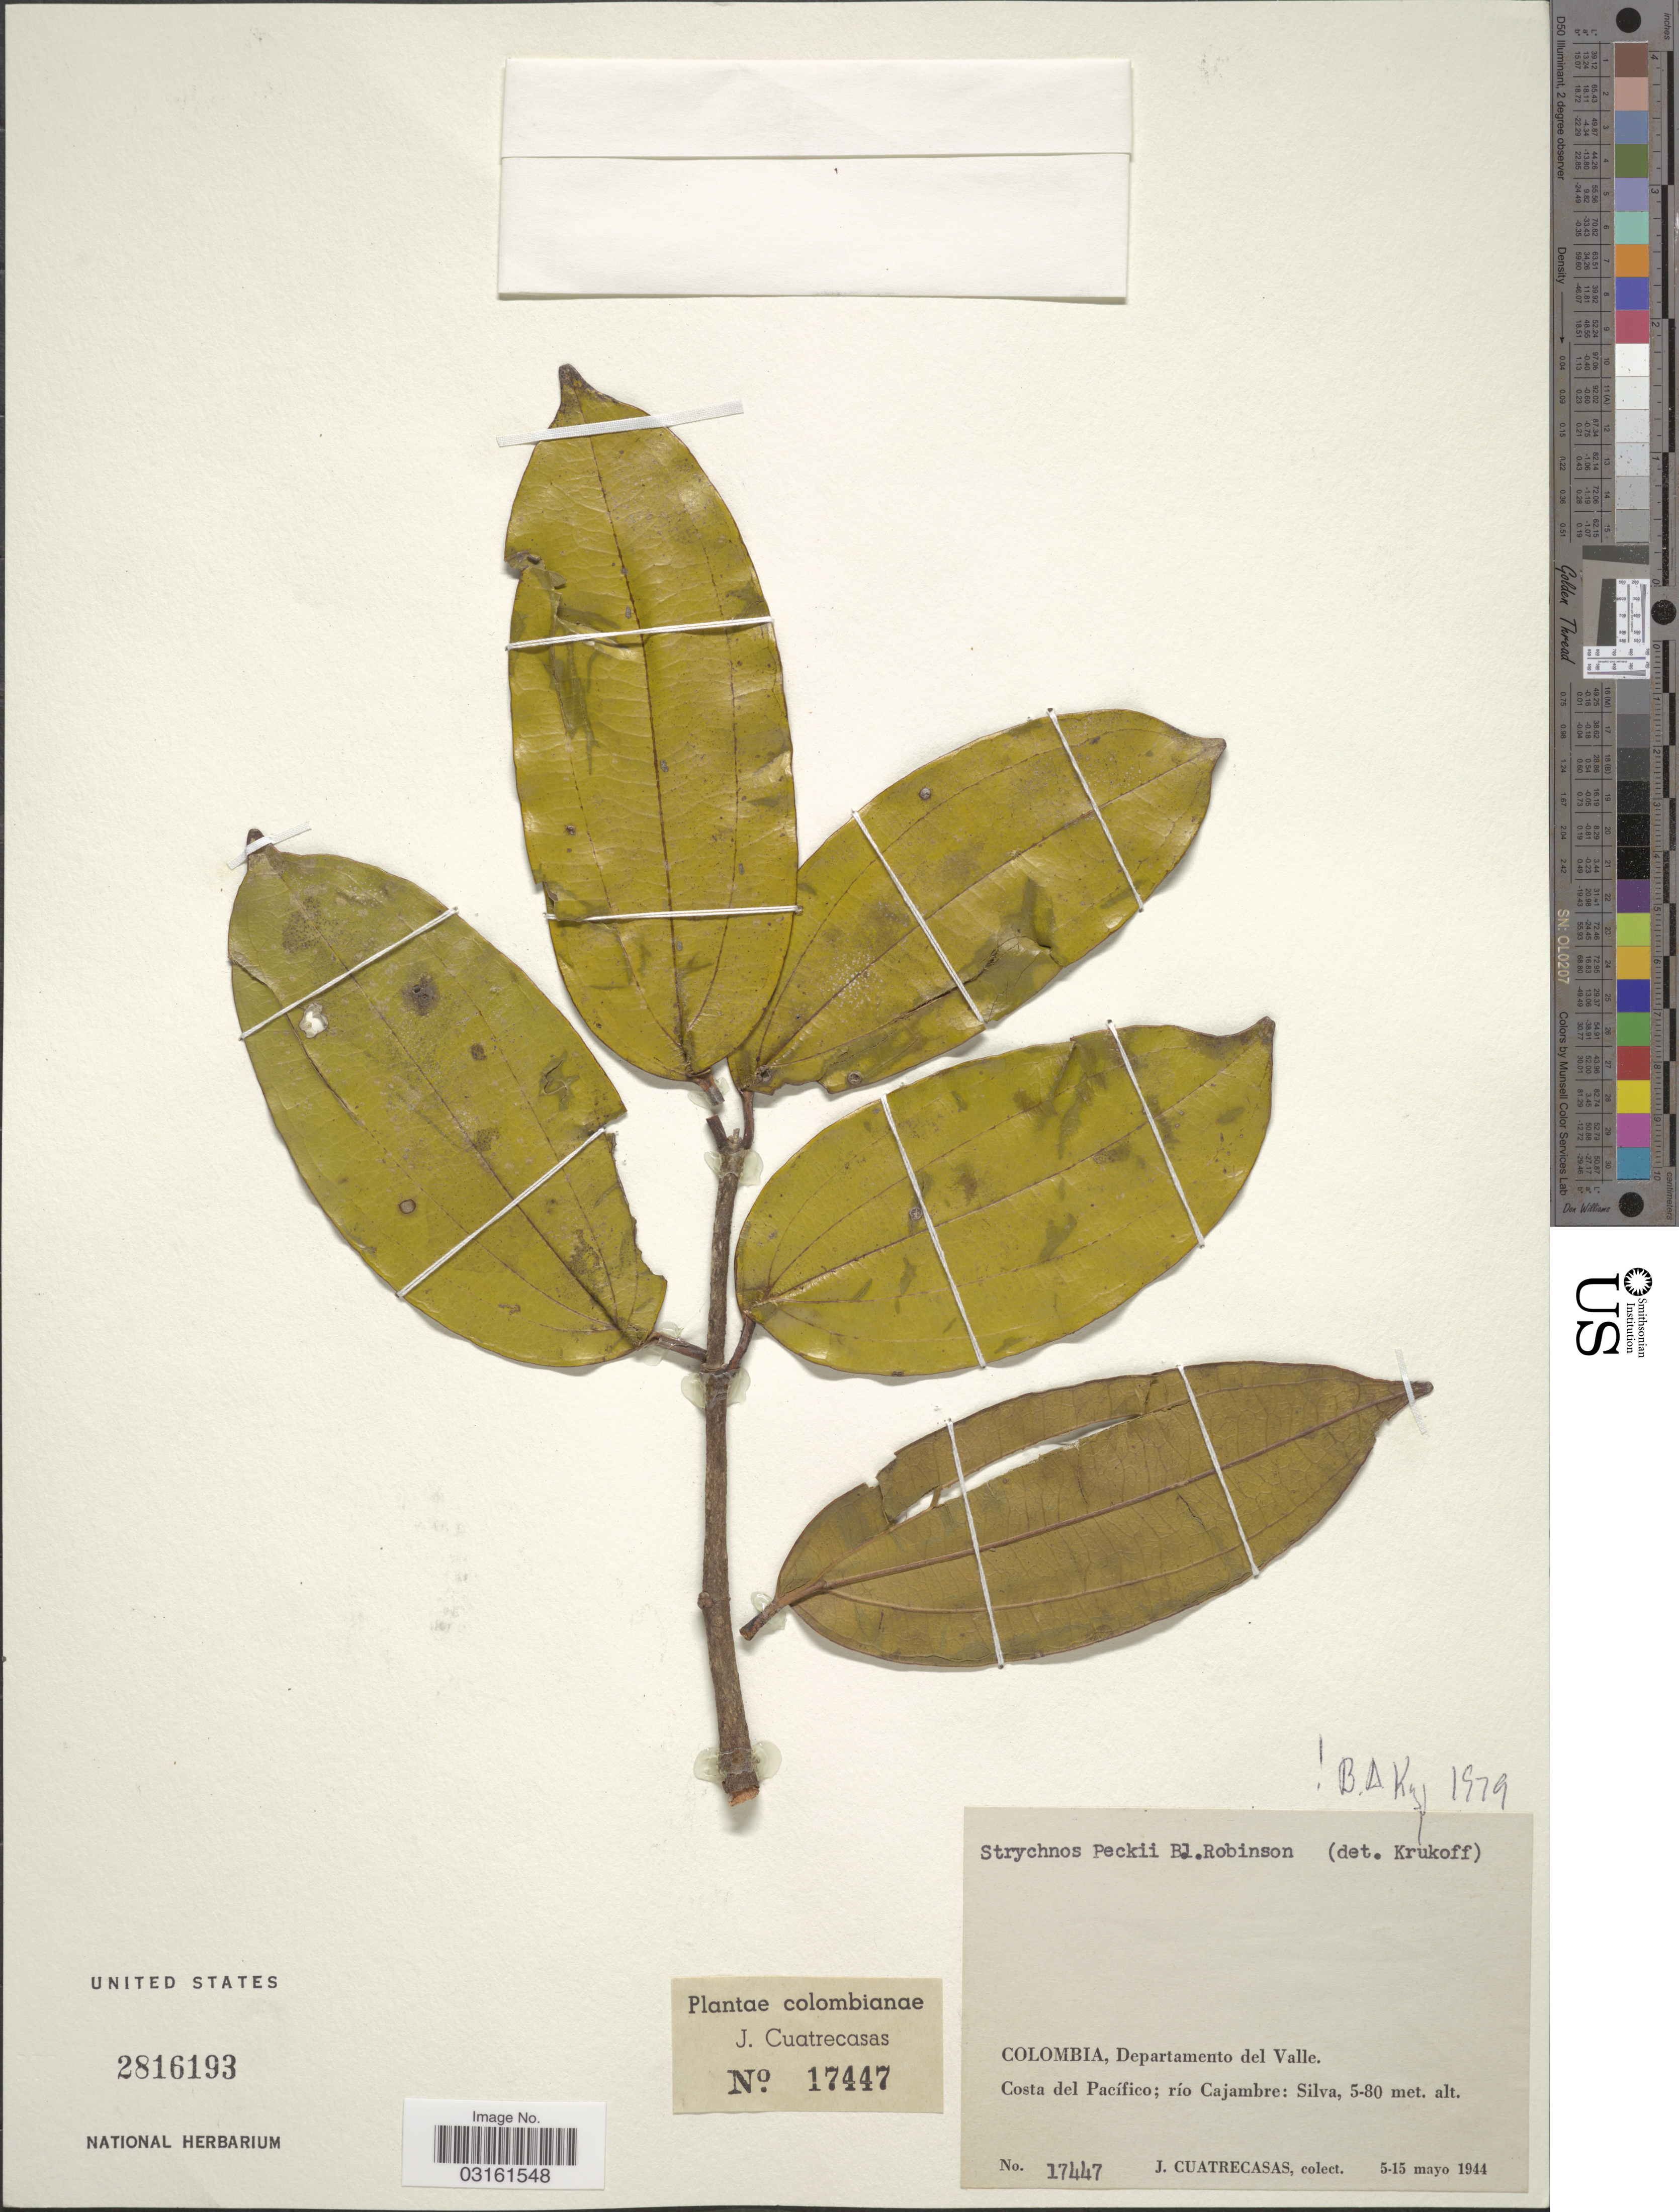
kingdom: Plantae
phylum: Tracheophyta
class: Magnoliopsida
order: Gentianales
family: Loganiaceae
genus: Strychnos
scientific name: Strychnos peckii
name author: B.L. Rob.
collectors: J. Cuatrecasas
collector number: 1747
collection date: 1944-05-05/1944-05-15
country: Colombia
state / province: Valle del Cauca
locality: Departamento del Valle. Costa del Pacífico; río Cajambre: Silva.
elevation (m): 5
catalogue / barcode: US 2816193